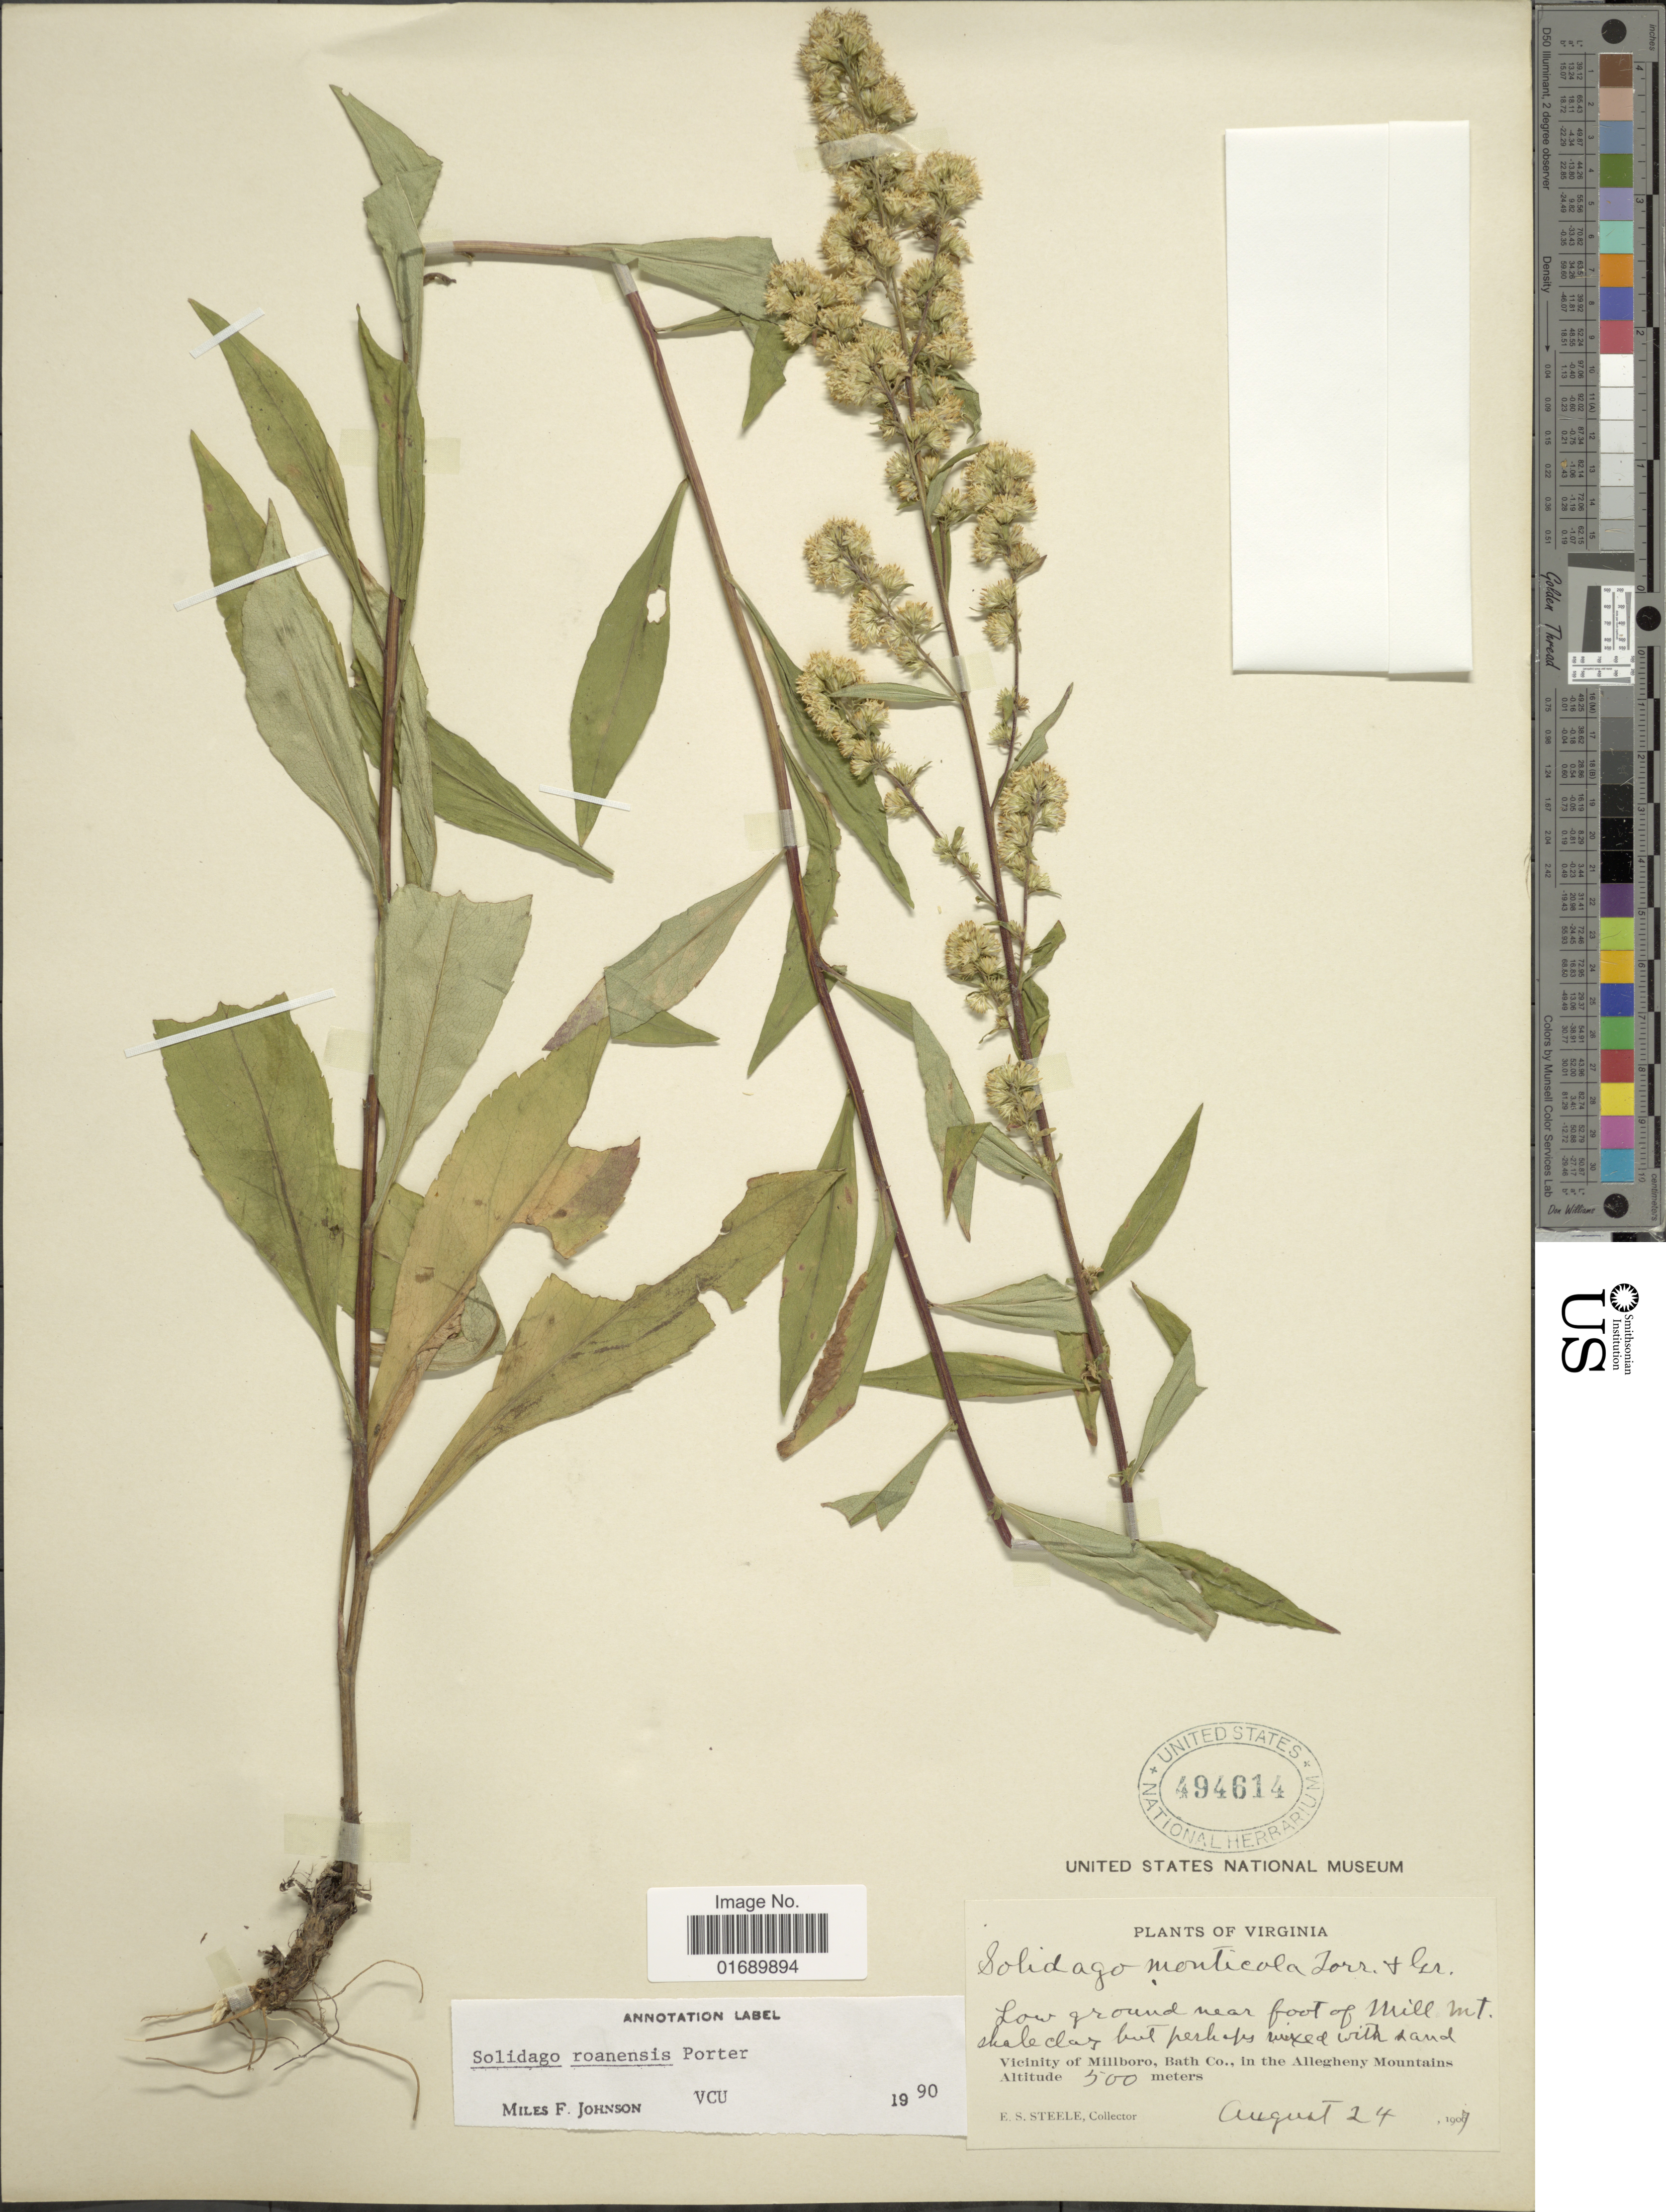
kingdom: Plantae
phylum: Tracheophyta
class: Magnoliopsida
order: Asterales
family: Asteraceae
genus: Solidago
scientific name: Solidago roanensis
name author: Porter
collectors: E. Steele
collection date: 1907-08-24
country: United States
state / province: Virginia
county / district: Bath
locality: Low ground near foot of Mill Mt shale clay but perhaps mixed with sand, Vicinity of Millboro, Bath Co., in the Allegheny Mountains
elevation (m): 500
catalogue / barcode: US 494614